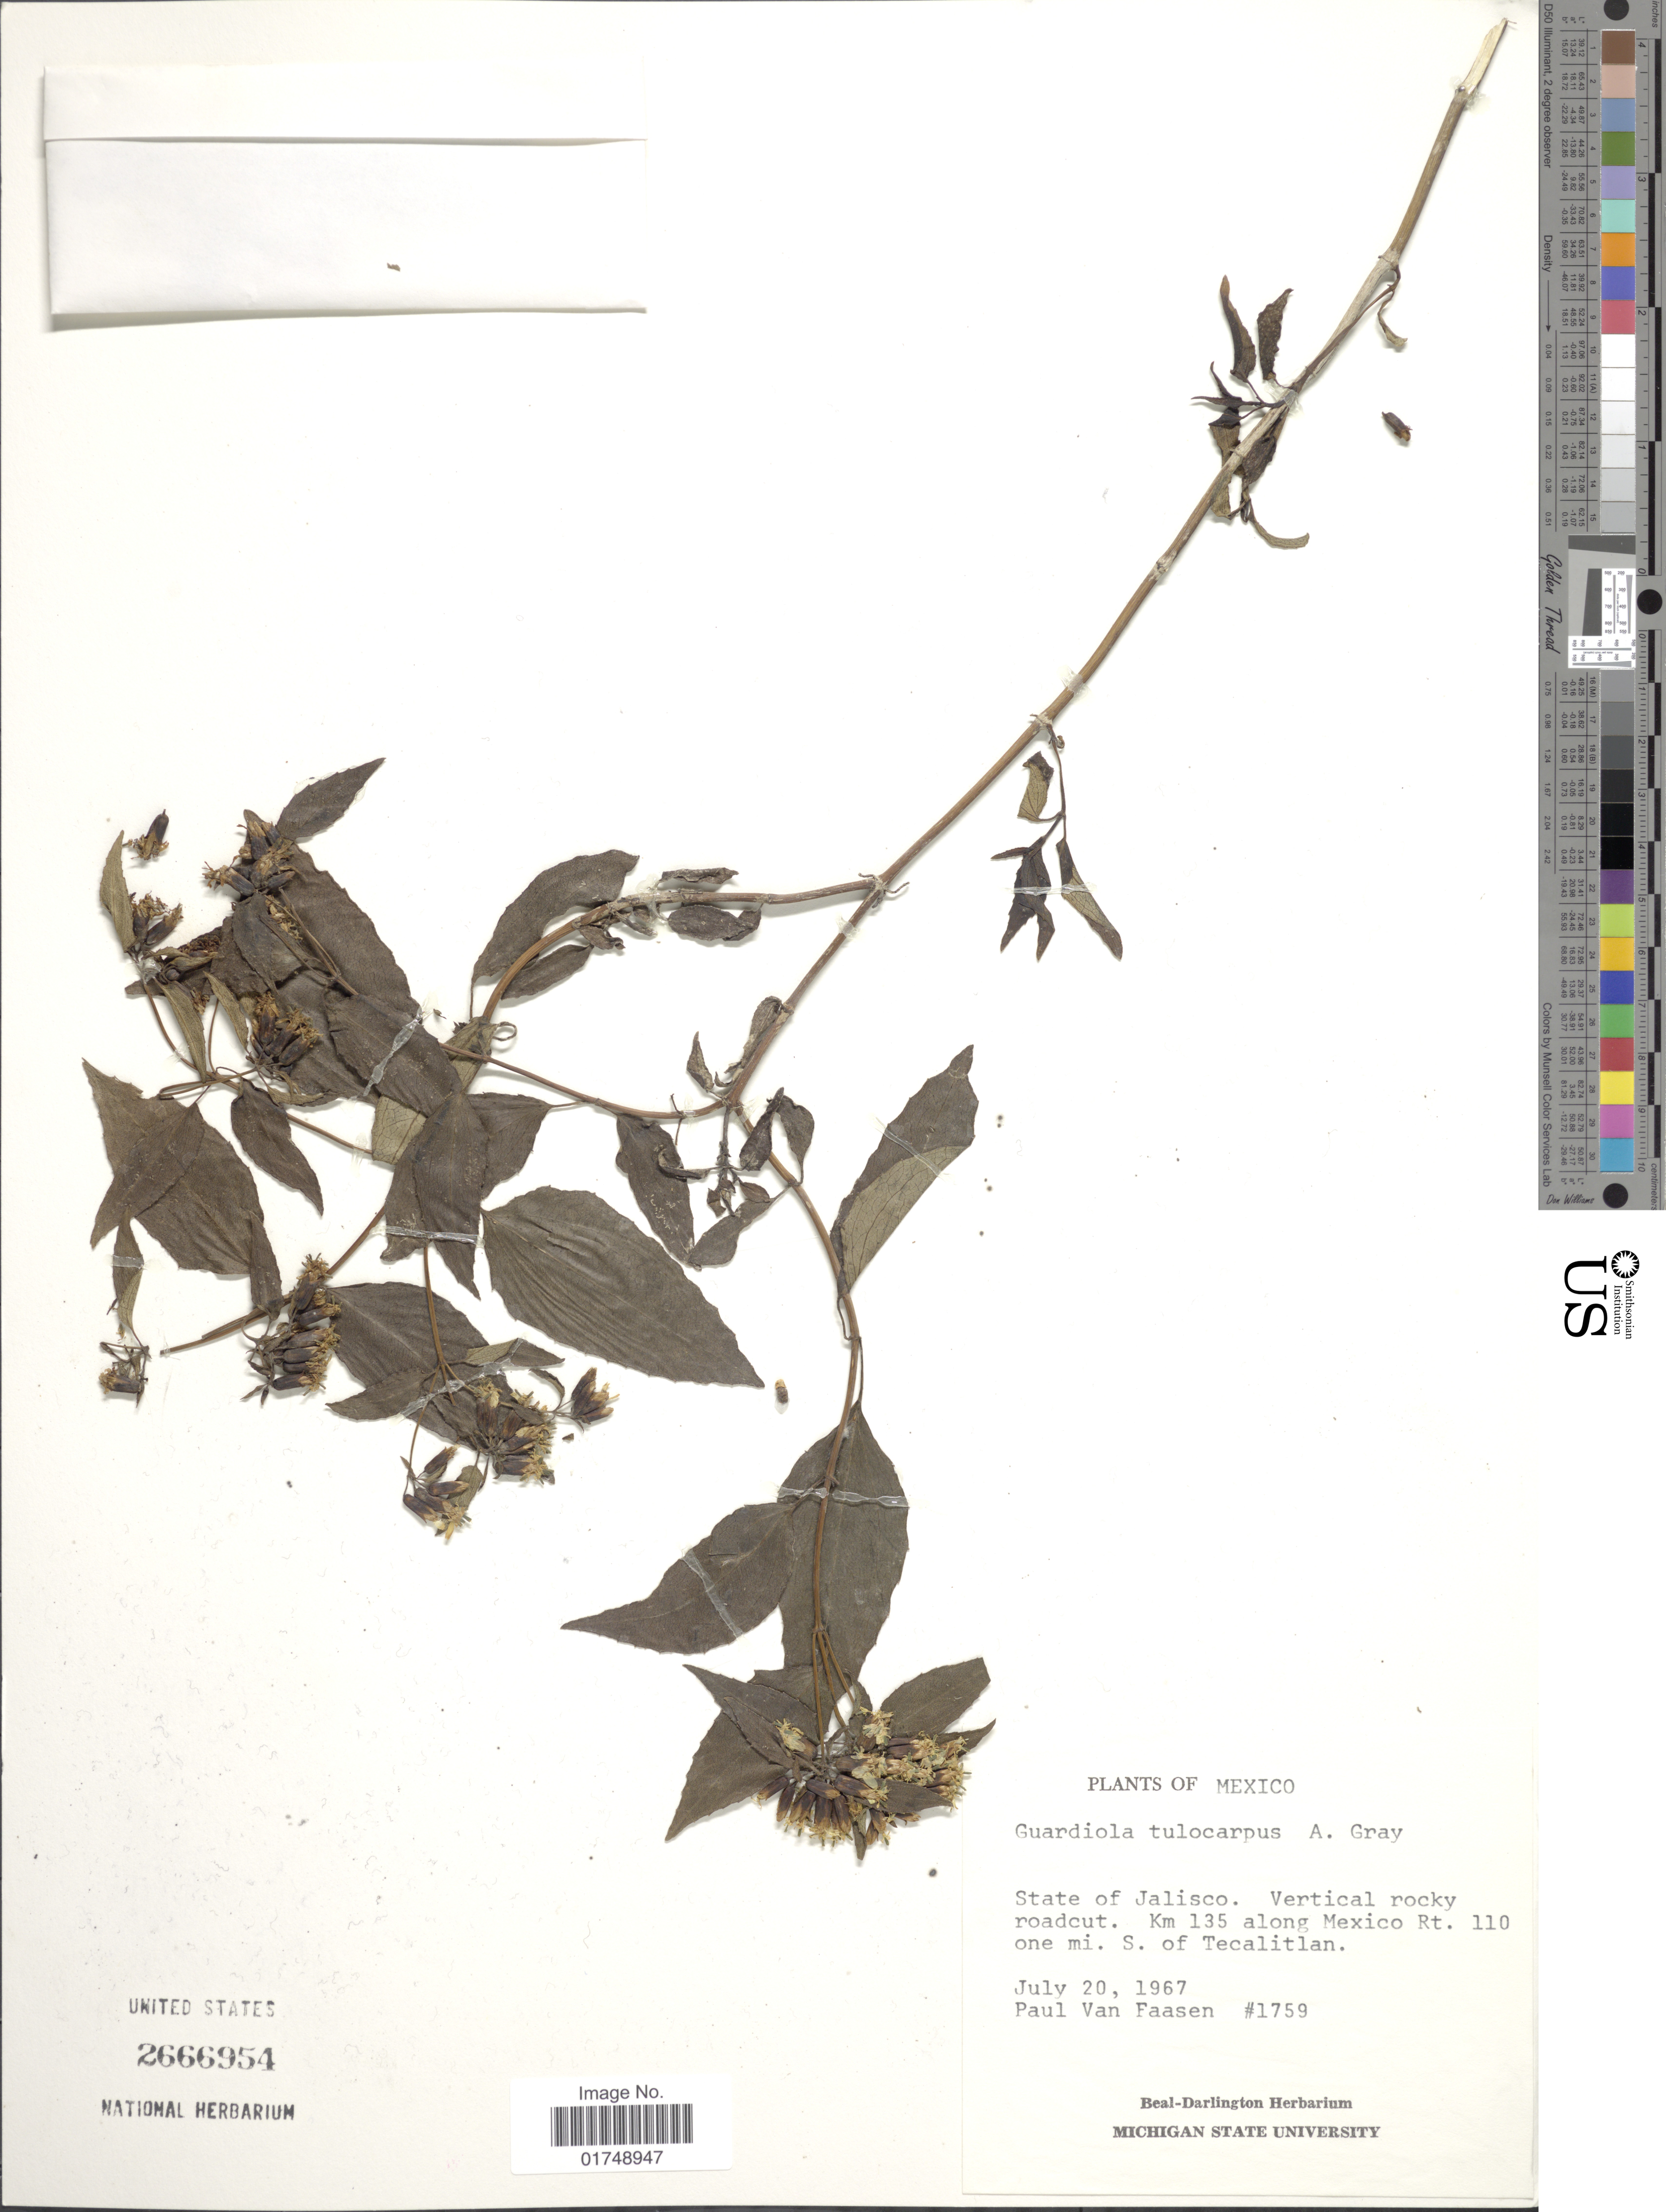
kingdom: Plantae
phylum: Tracheophyta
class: Magnoliopsida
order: Asterales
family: Asteraceae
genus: Guardiola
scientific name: Guardiola tulocarpus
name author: A. Gray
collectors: P. Van Faasen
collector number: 1759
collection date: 1967-07-20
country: Mexico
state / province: Jalisco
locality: Km 135 along Mexican Rt. 110 one mi. S of Tecalitlan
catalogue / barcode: US 2666954